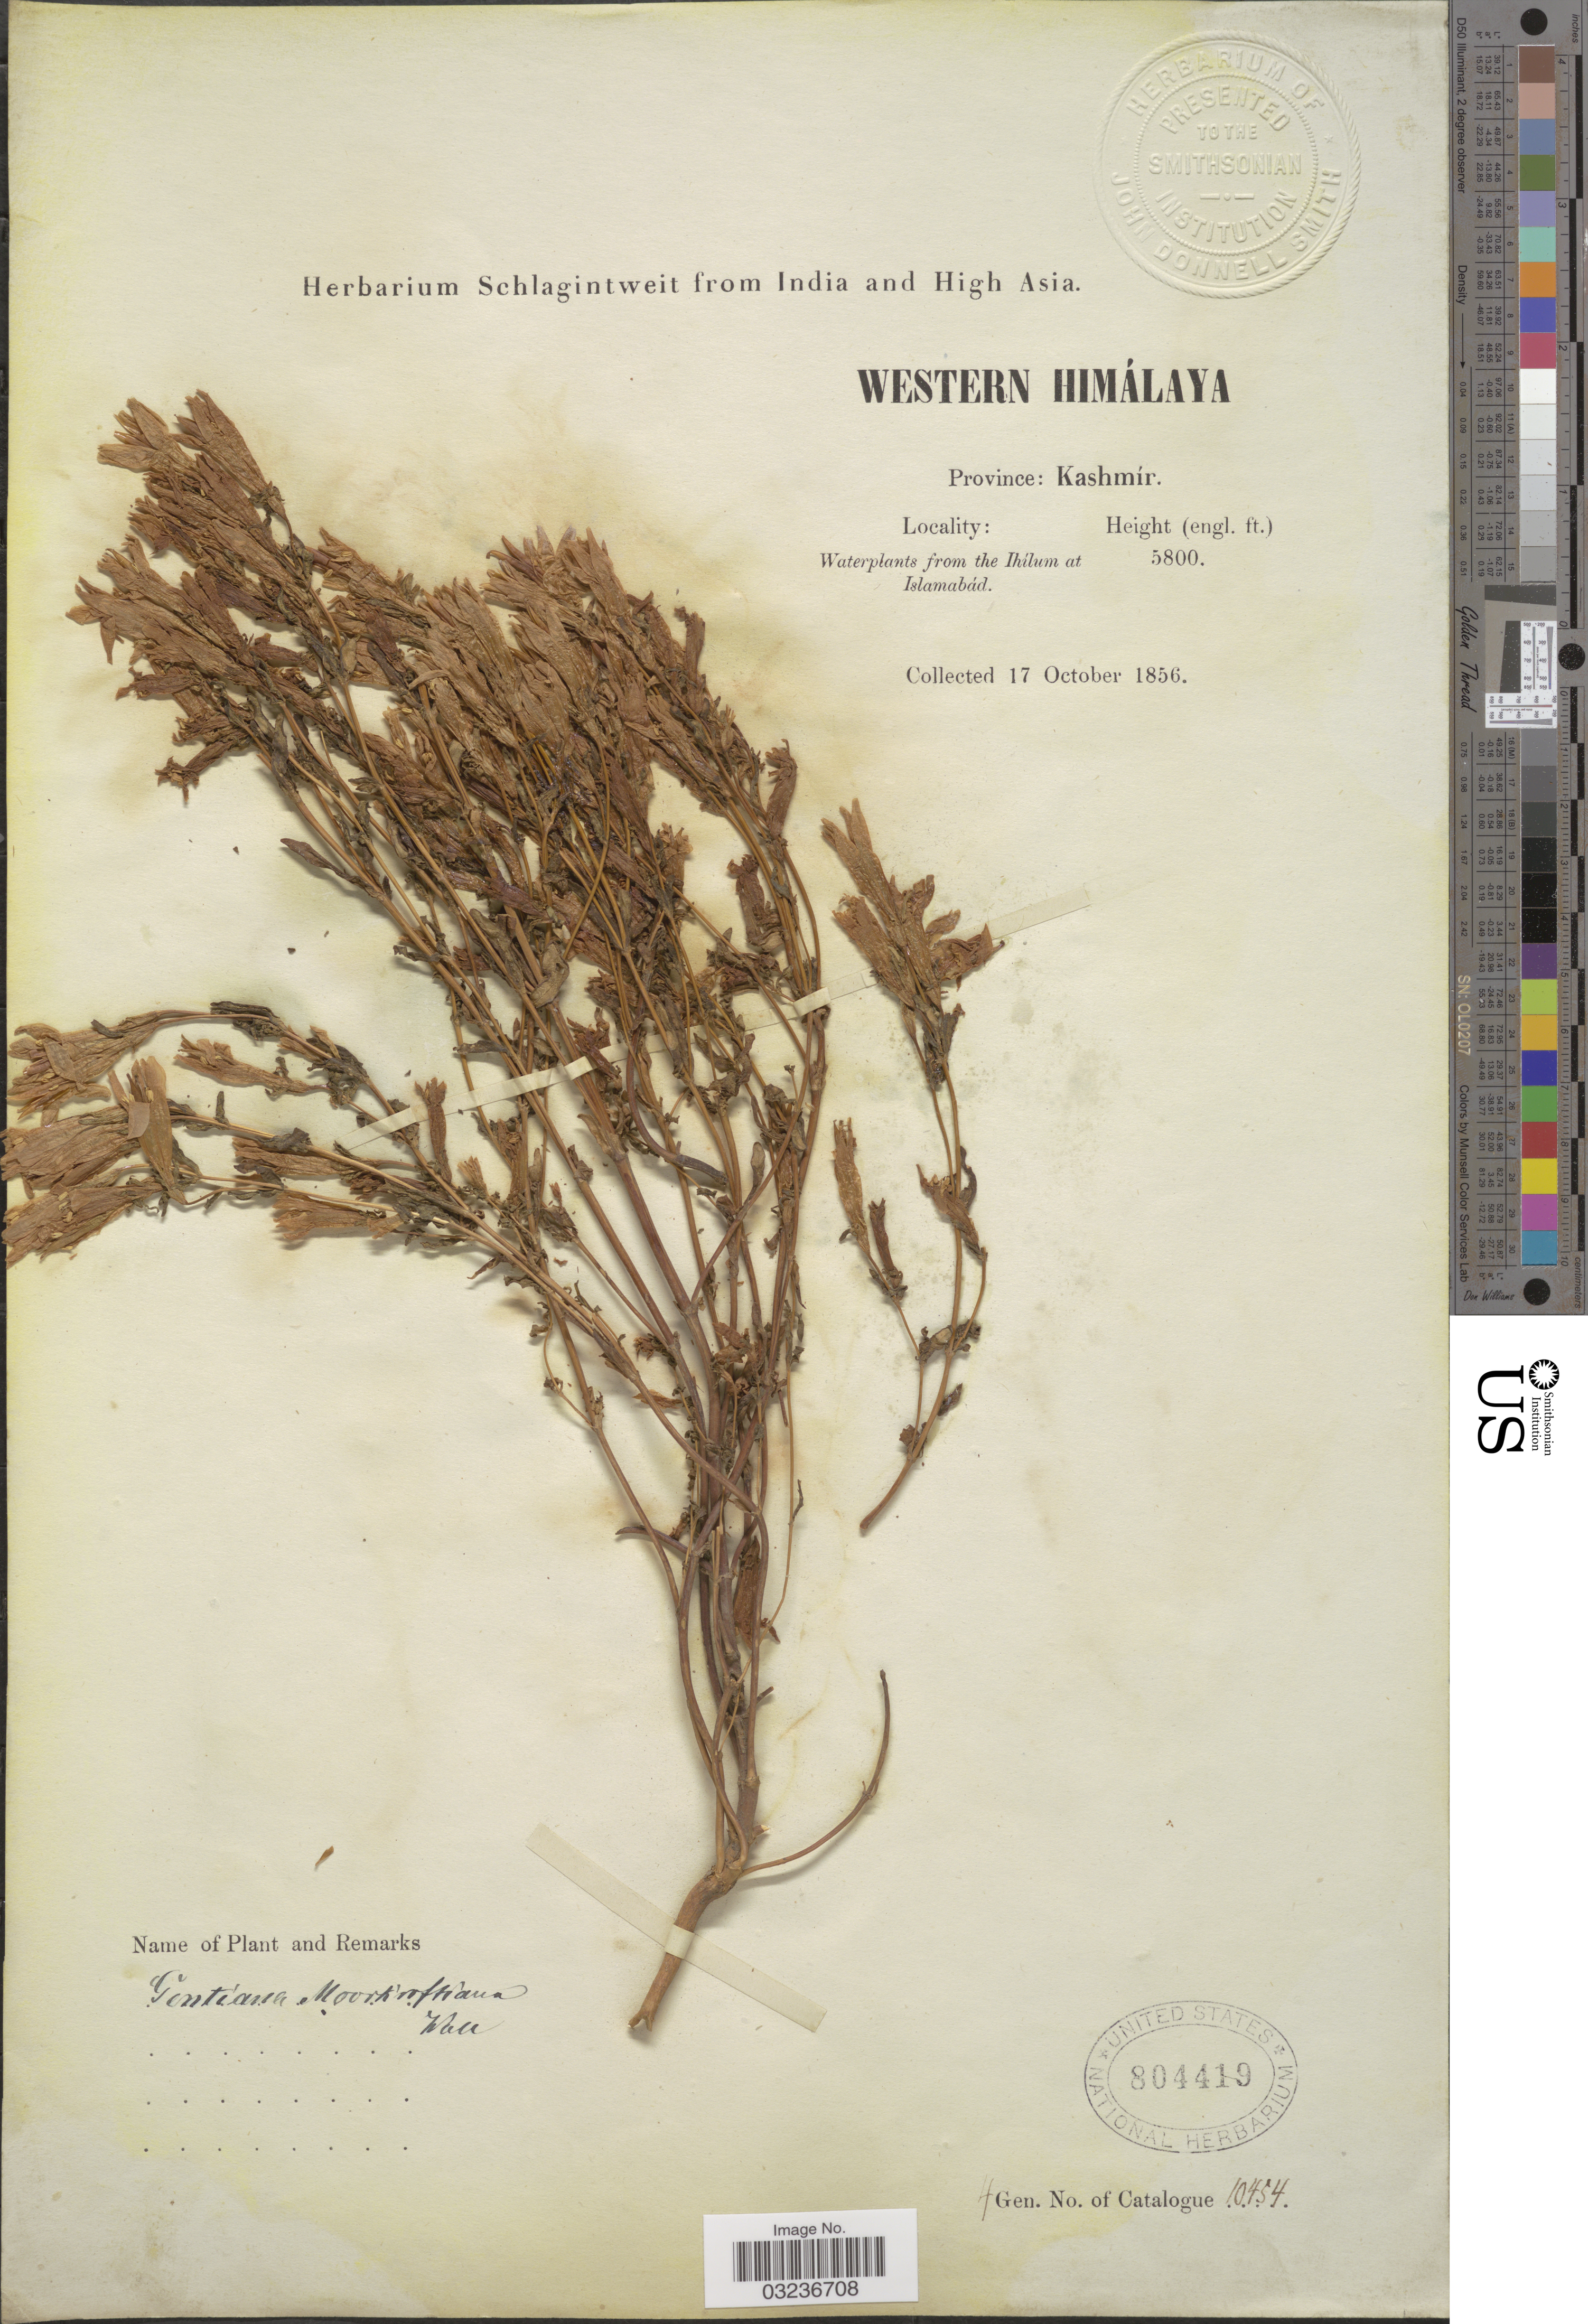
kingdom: Plantae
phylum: Tracheophyta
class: Magnoliopsida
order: Gentianales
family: Gentianaceae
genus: Gentiana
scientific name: Gentiana moorcroftiana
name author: Wall. ex G. Don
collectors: ex herb. Schlagintweit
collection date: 1856-10-17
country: India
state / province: Jammu and Kashmir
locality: Western Himalaya, Province: Kashmir, Waterplants from the Ihílum at Islamabád.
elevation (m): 1768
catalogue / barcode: US 804419